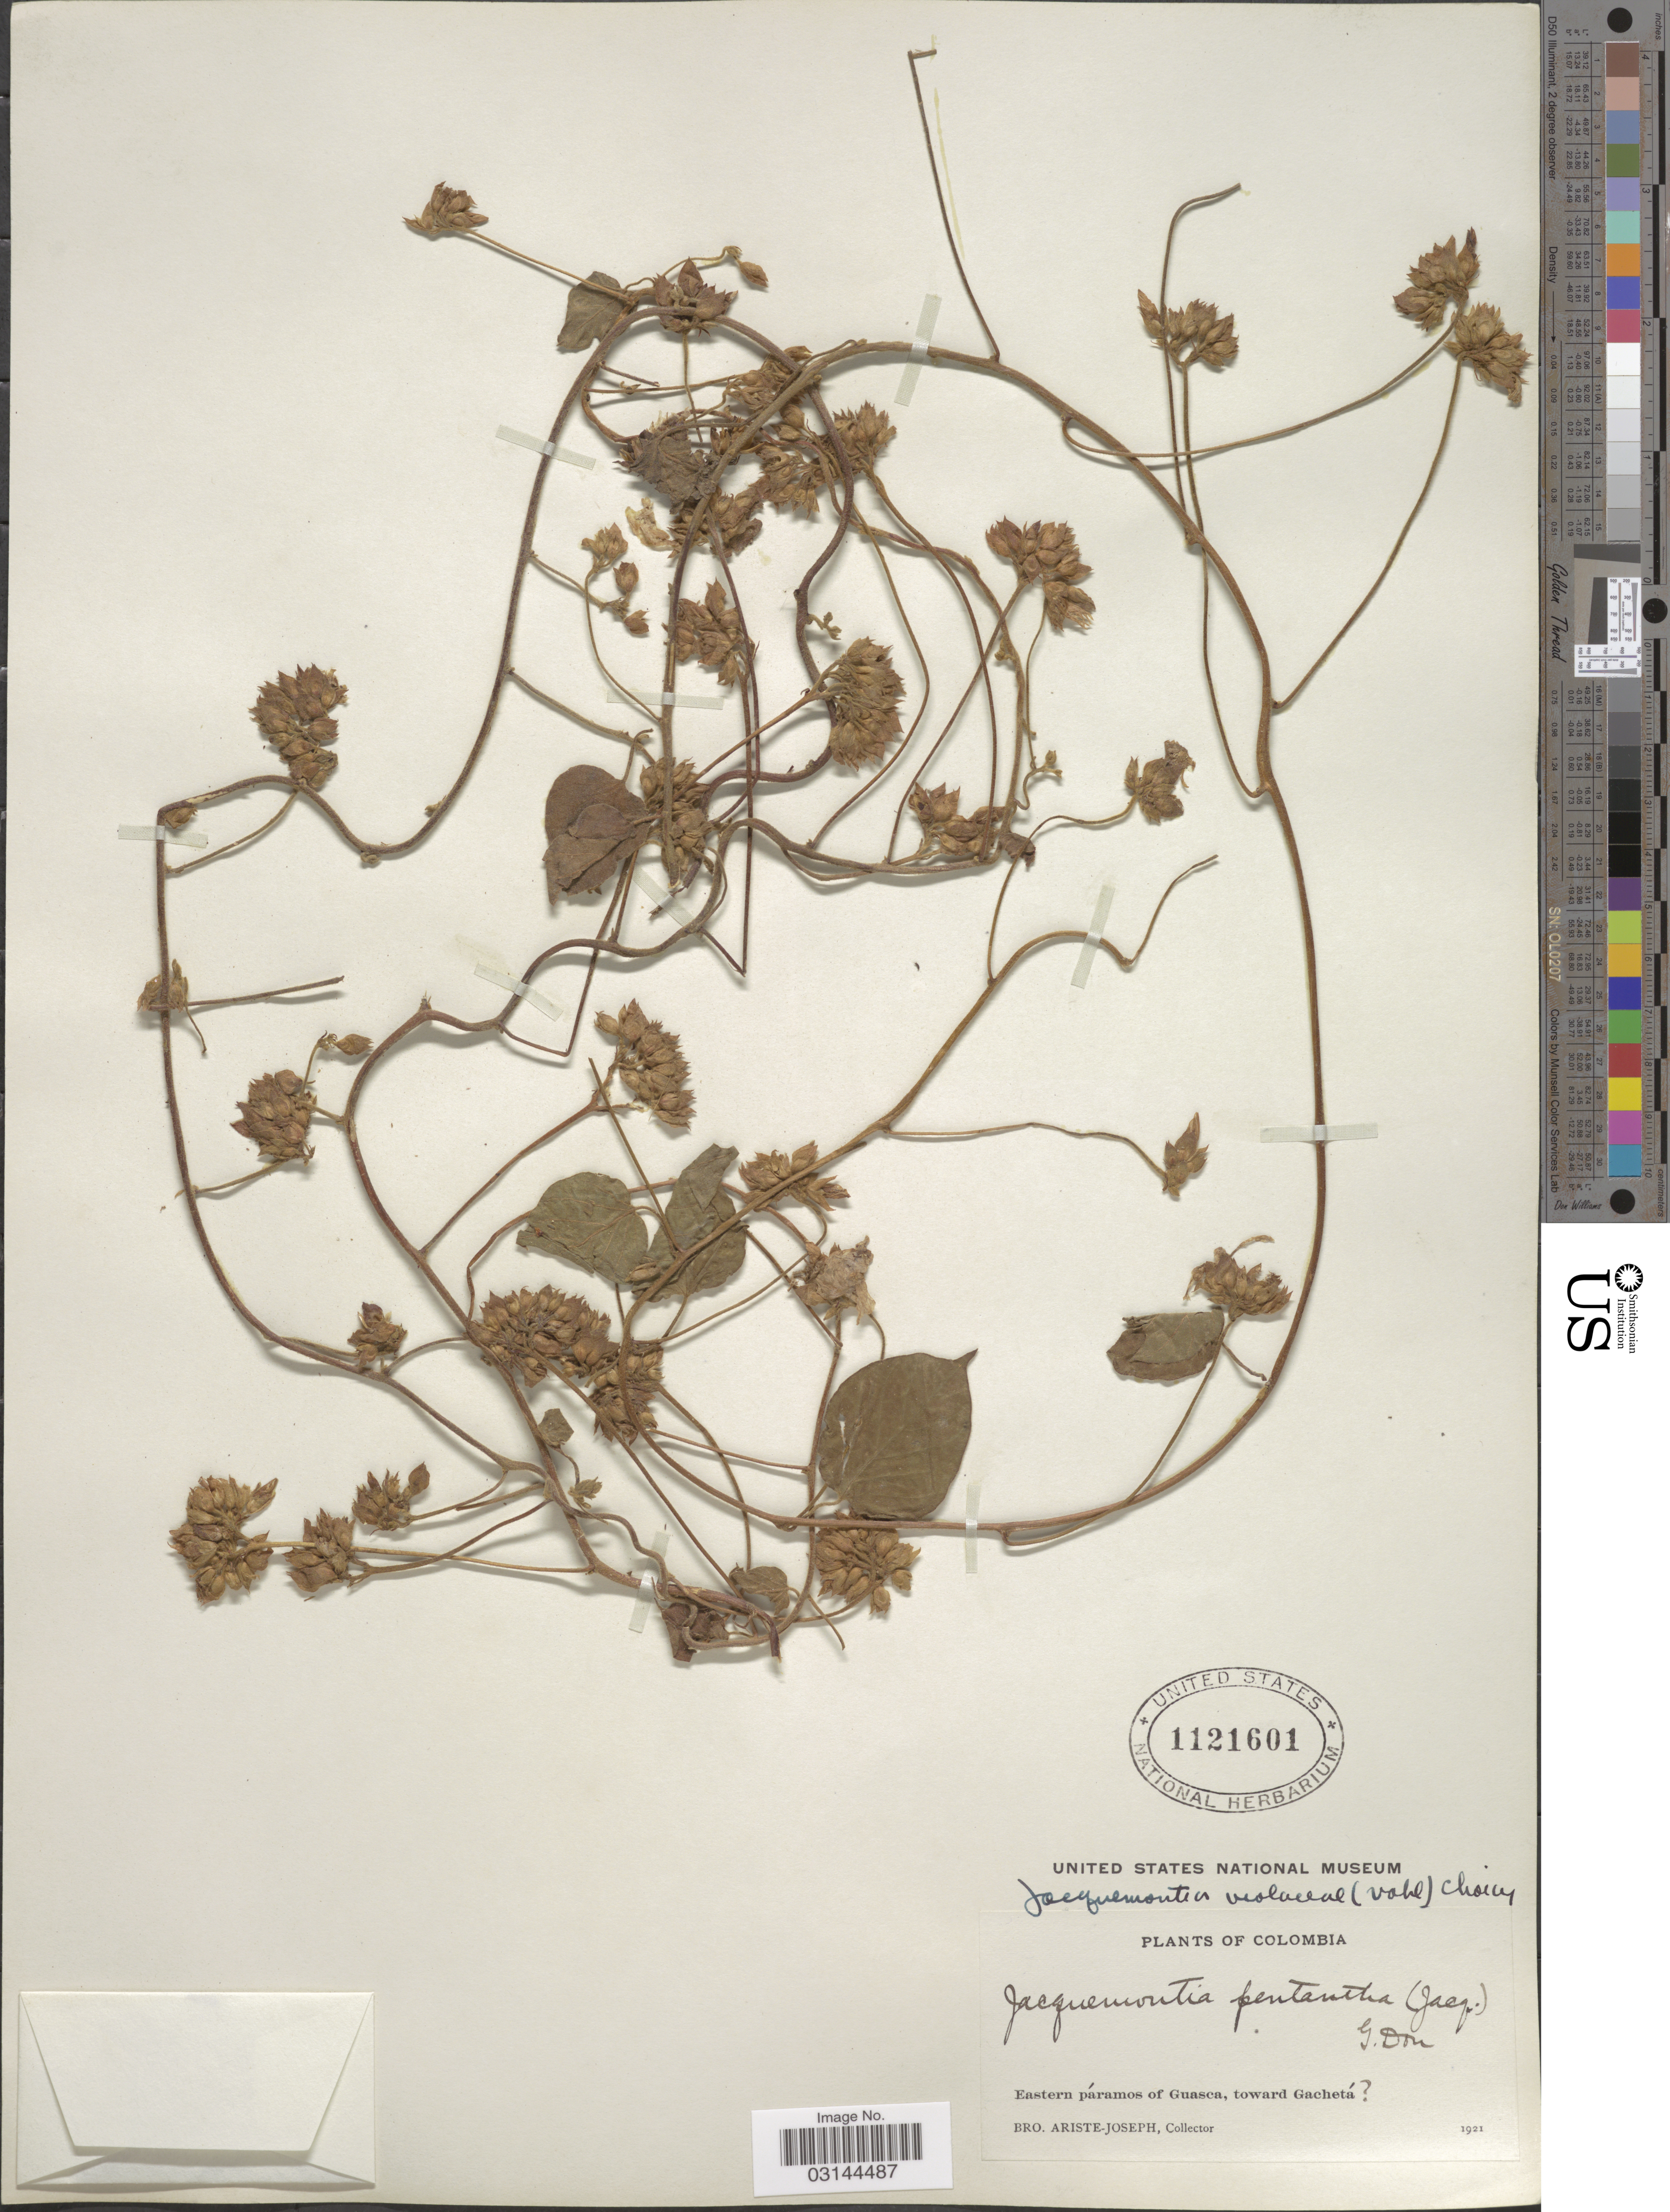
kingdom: Plantae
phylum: Tracheophyta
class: Magnoliopsida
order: Solanales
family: Convolvulaceae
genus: Jacquemontia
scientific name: Jacquemontia violacea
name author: Choisy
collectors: Bro. Ariste-Joseph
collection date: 1921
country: Colombia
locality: Eastern páramos of Guasca, toward Gachetá.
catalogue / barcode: US 1121601